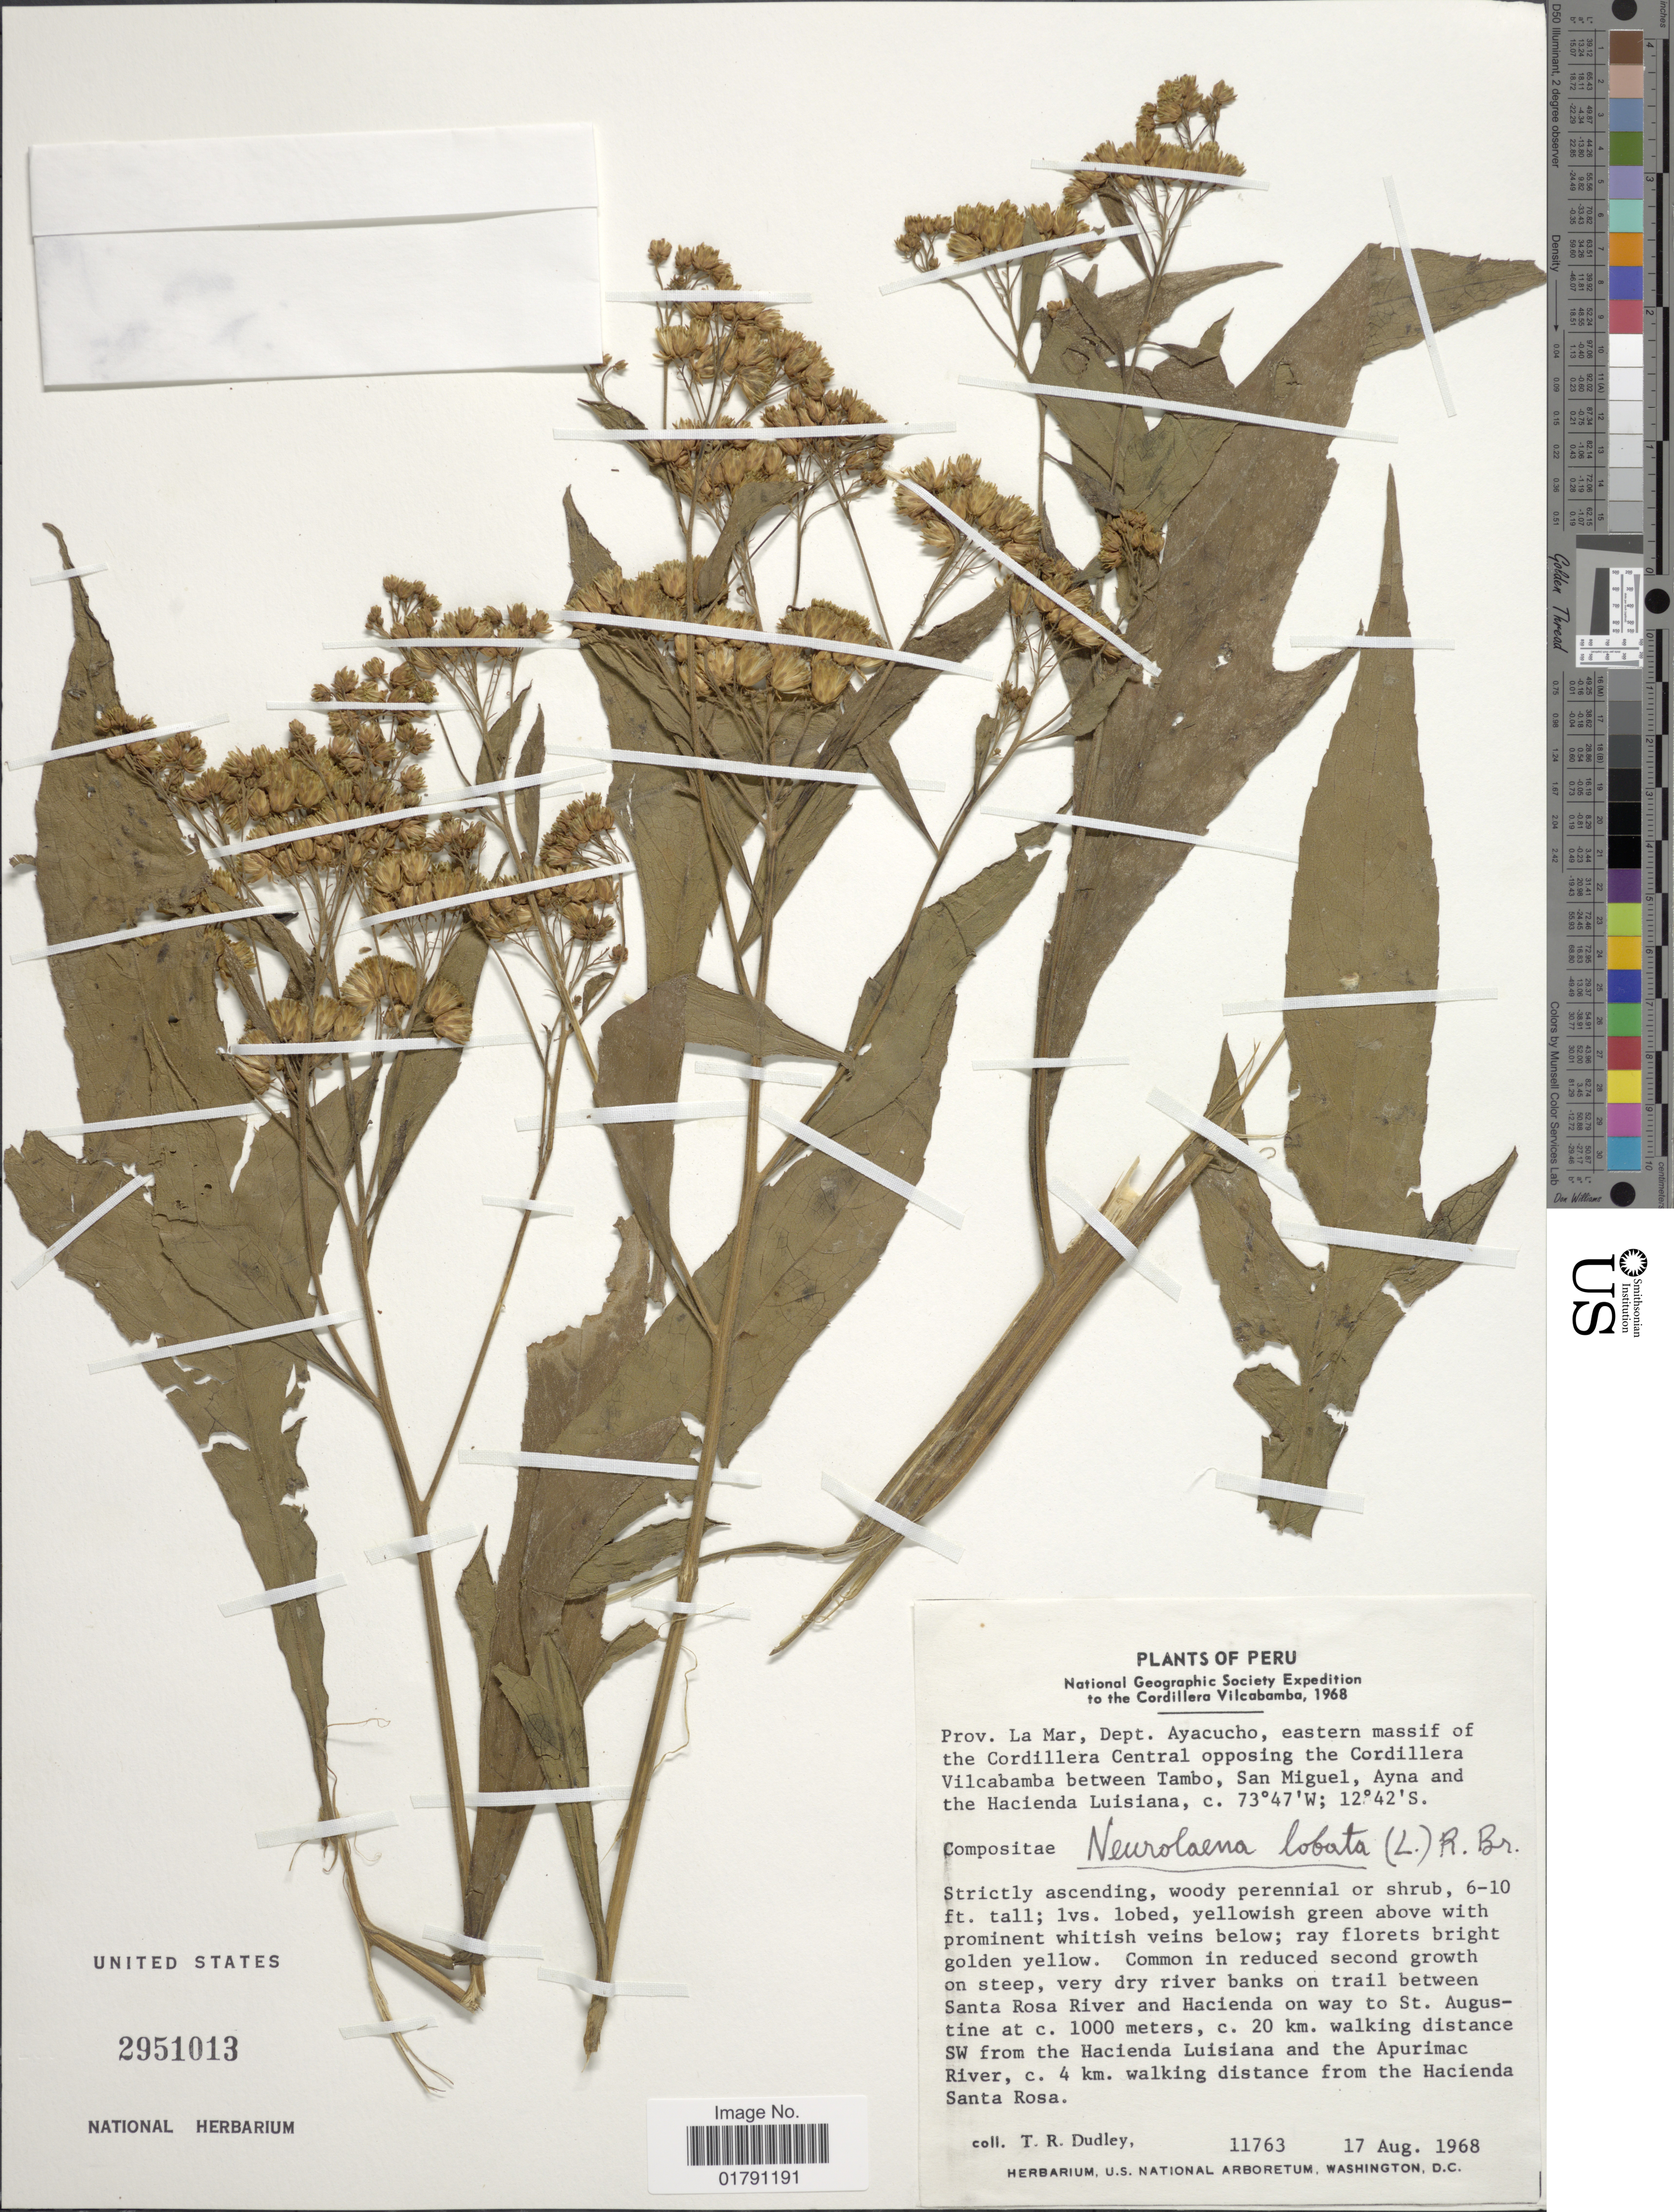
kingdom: Plantae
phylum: Tracheophyta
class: Magnoliopsida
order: Asterales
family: Asteraceae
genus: Neurolaena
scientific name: Neurolaena lobata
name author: (L.) R. Br. ex Cass.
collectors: T. R. Dudley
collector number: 11763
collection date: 1968-08-17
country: Peru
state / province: Ayacucho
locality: Prov. La Mar, eastern massif of the Cordillera Central opposing the Cordillera Vilcabamba between Tambo, San Miguel, Ayna and the Hacienda Luisiana, c. 20 km walking distance SW from the Hacienda Luisiana and the Apurimac River, c. 4 km walking distance from the Hacienda Santa Rosa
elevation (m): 1000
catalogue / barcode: US 2951013